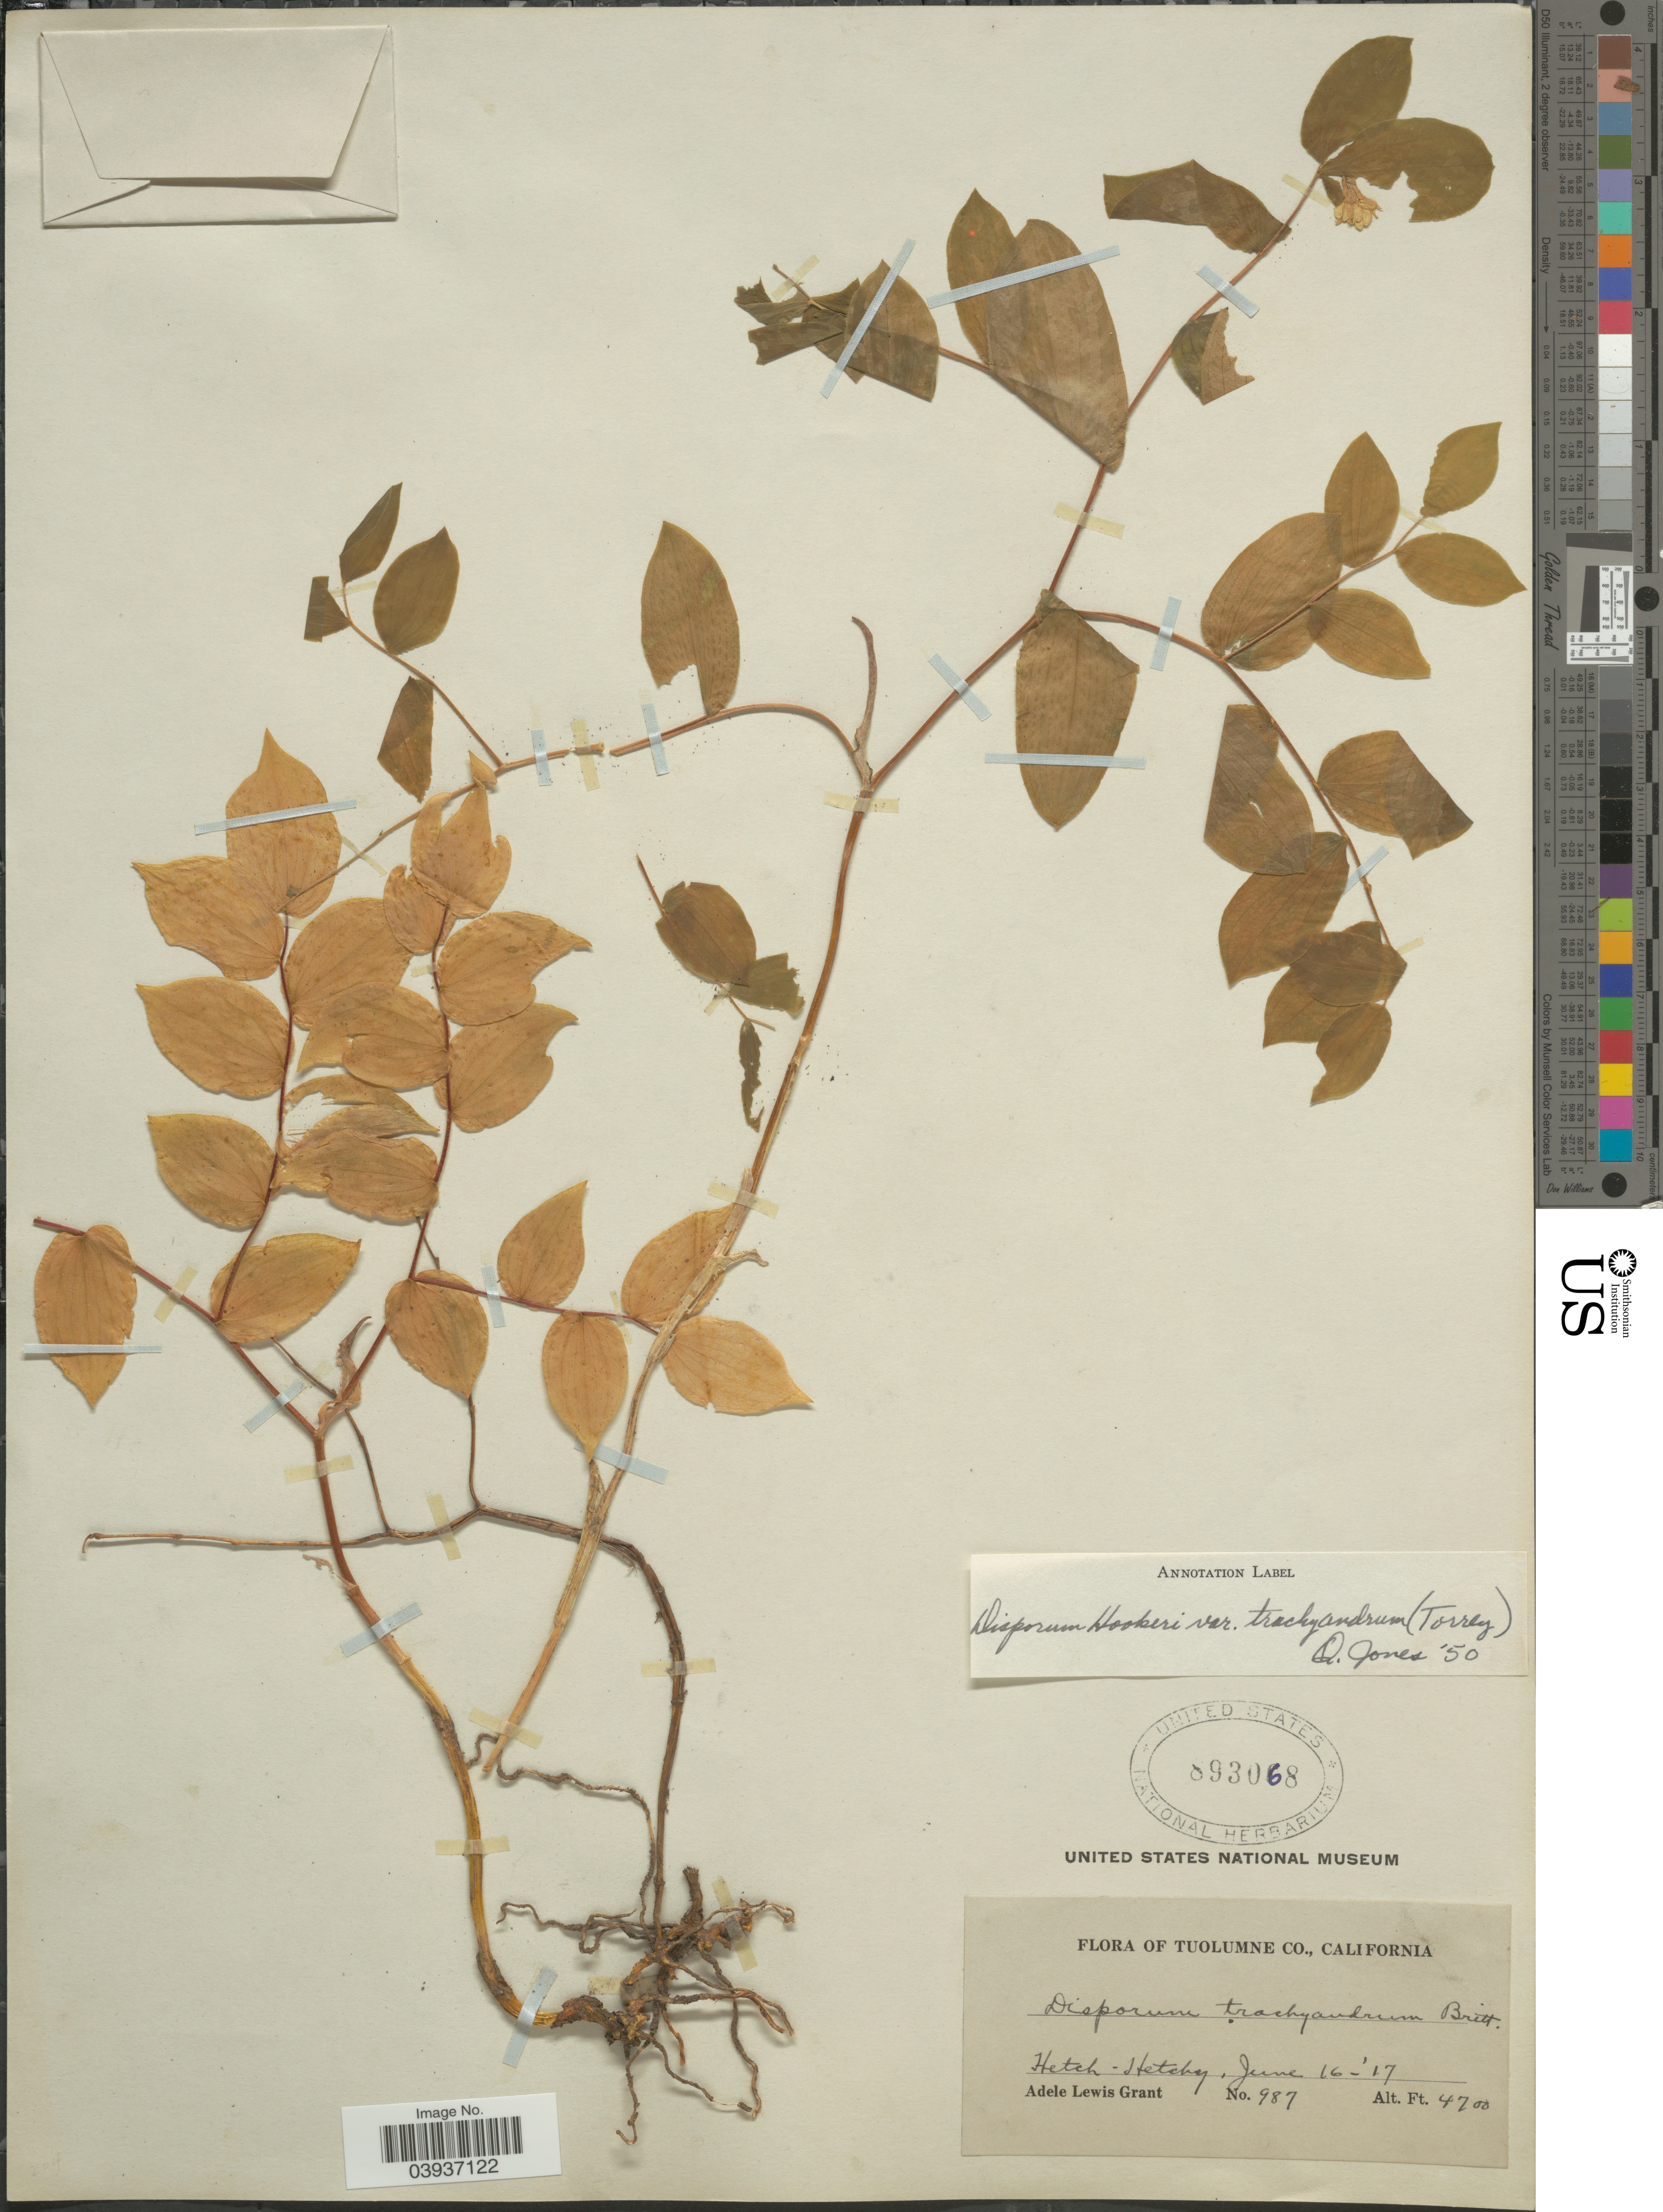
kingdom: Plantae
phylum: Tracheophyta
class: Liliopsida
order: Liliales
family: Colchicaceae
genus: Disporum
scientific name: Disporum hookeri var. trachyandrum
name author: (Torr.) Q. Jones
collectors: A. L. Grant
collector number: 987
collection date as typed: Transcribed d/m/y: 16/6/17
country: United States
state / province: California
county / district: Tuolumne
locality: Tuolumne Co. Hetch - Hetchy.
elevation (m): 1433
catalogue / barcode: US 893068